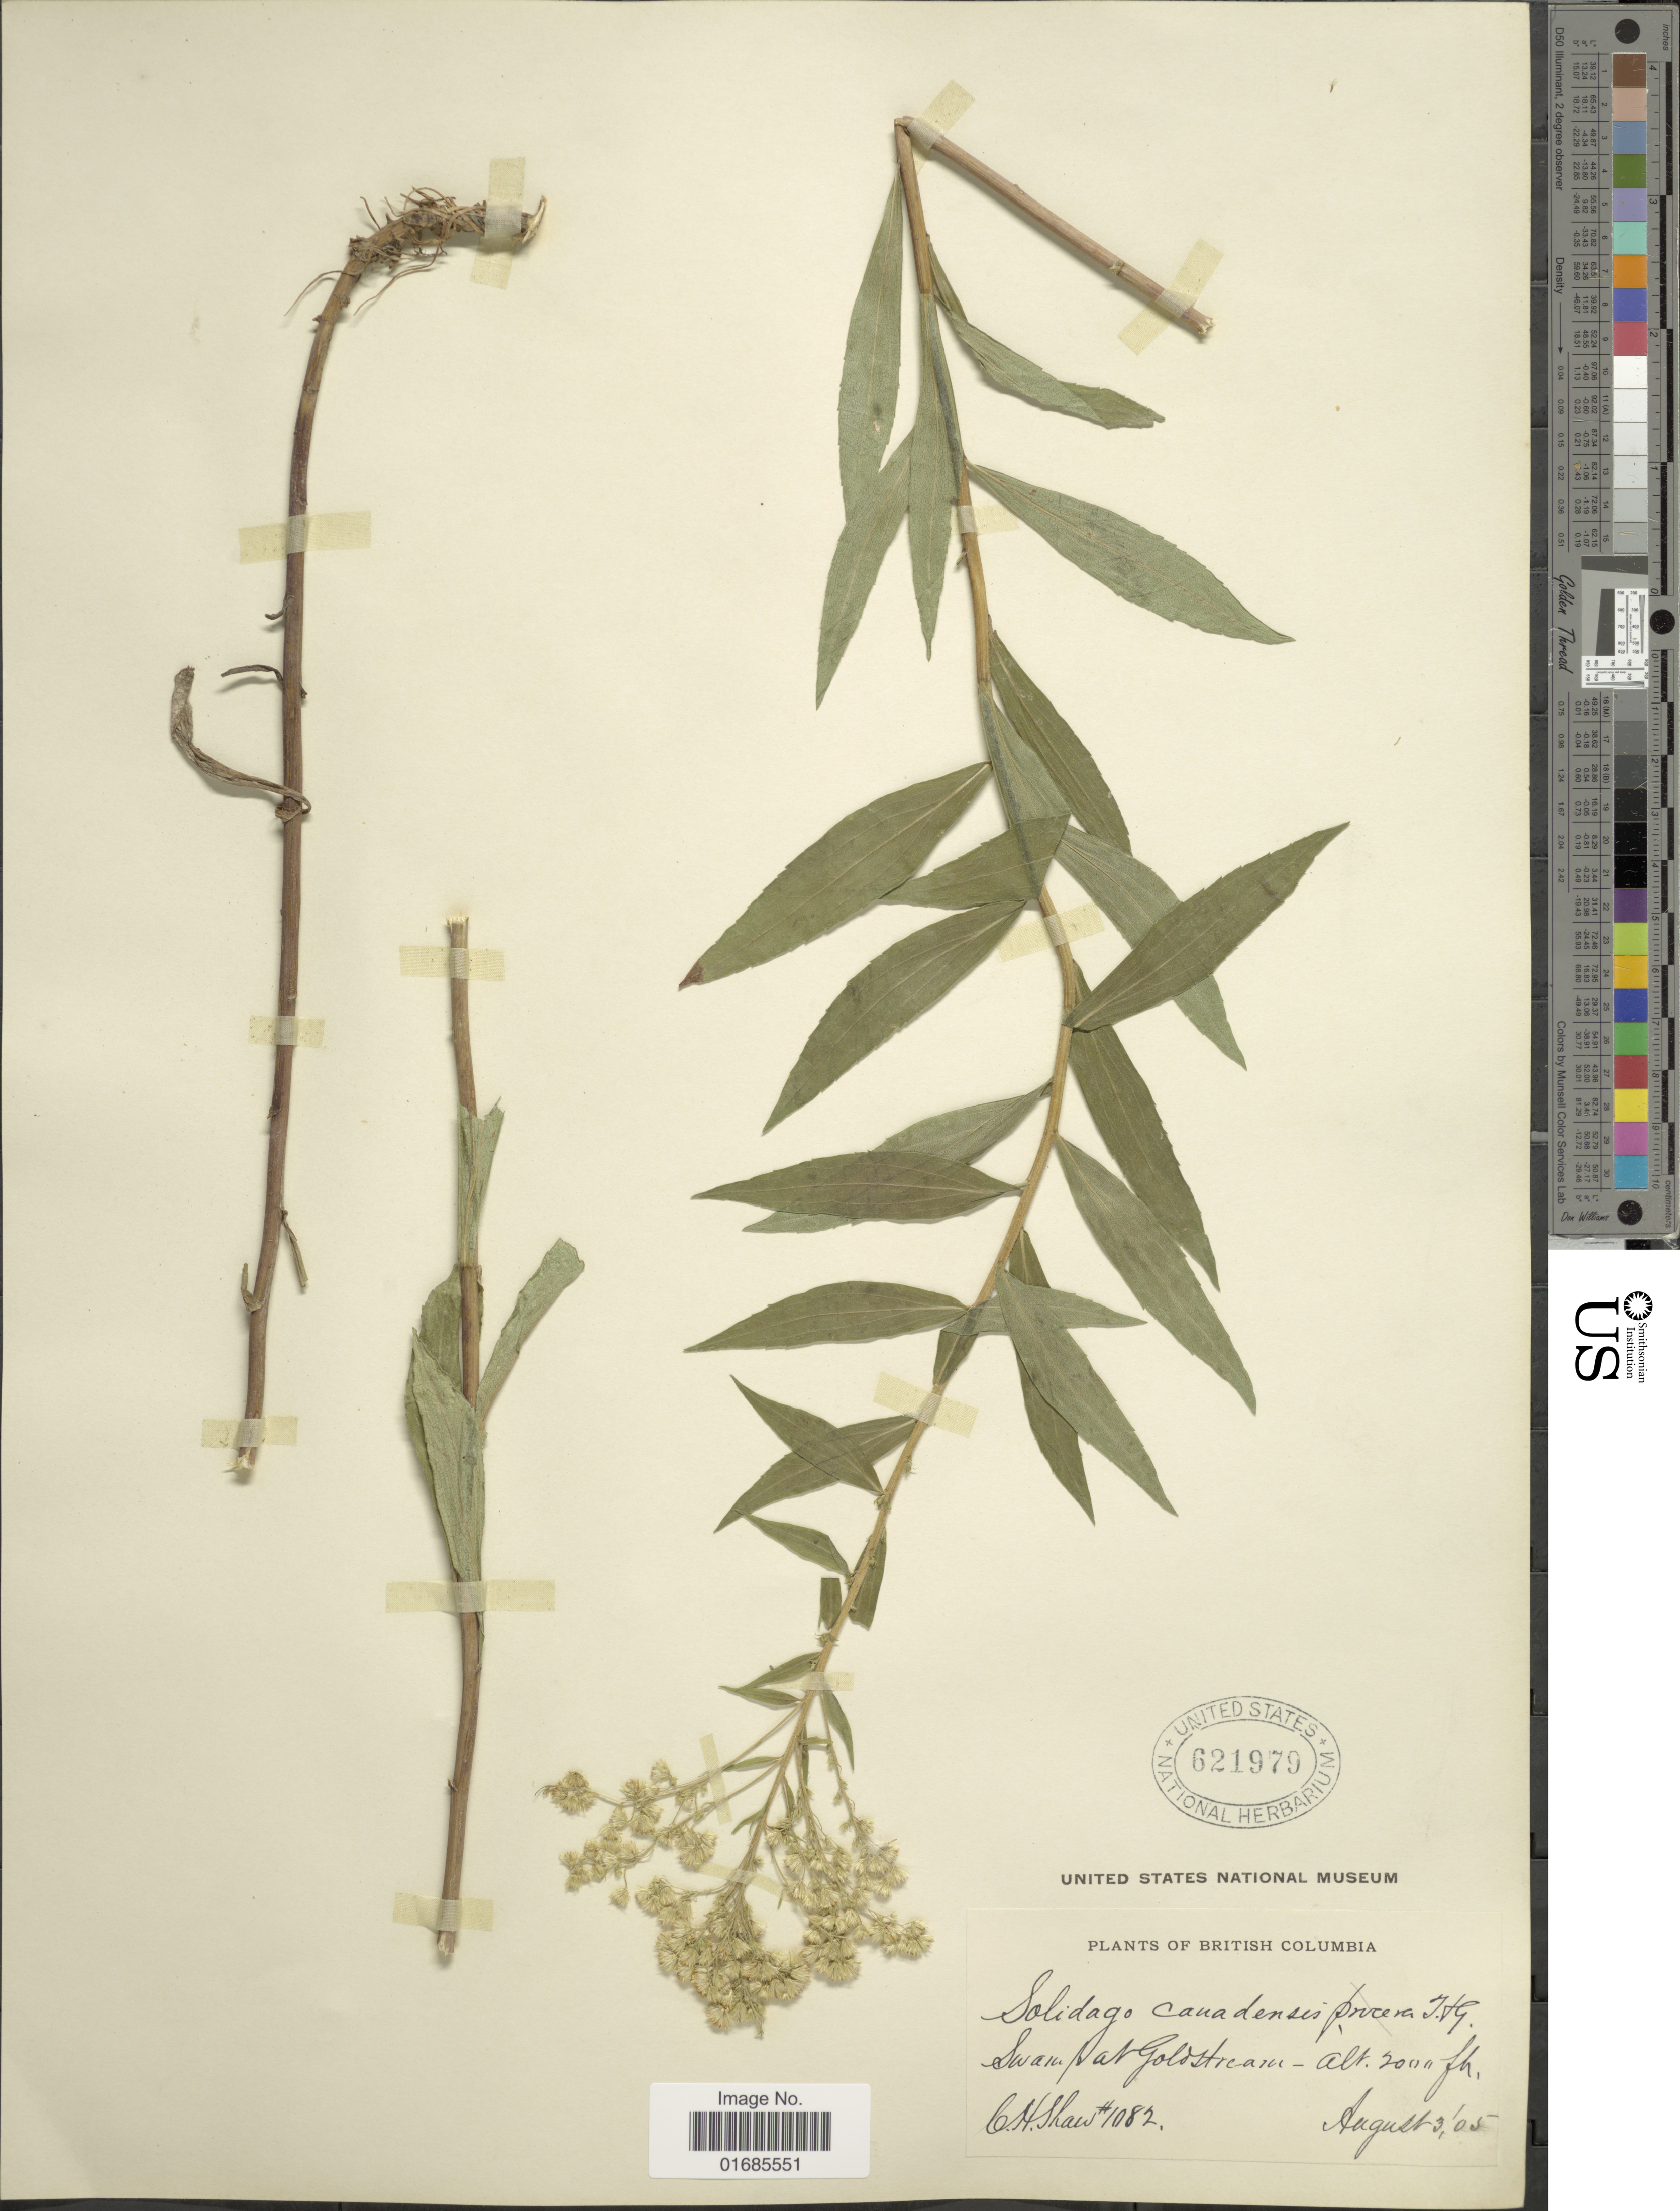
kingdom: Plantae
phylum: Tracheophyta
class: Magnoliopsida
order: Asterales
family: Asteraceae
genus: Solidago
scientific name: Solidago canadensis var. salebrosa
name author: (Piper) M.E. Jones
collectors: C. H. Shaw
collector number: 1082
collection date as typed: Transcribed d/m/y: 3/8/5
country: Canada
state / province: British Columbia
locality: Swamp at Goldstream.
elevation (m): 610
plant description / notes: No precise locality correction needed.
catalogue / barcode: US 621979